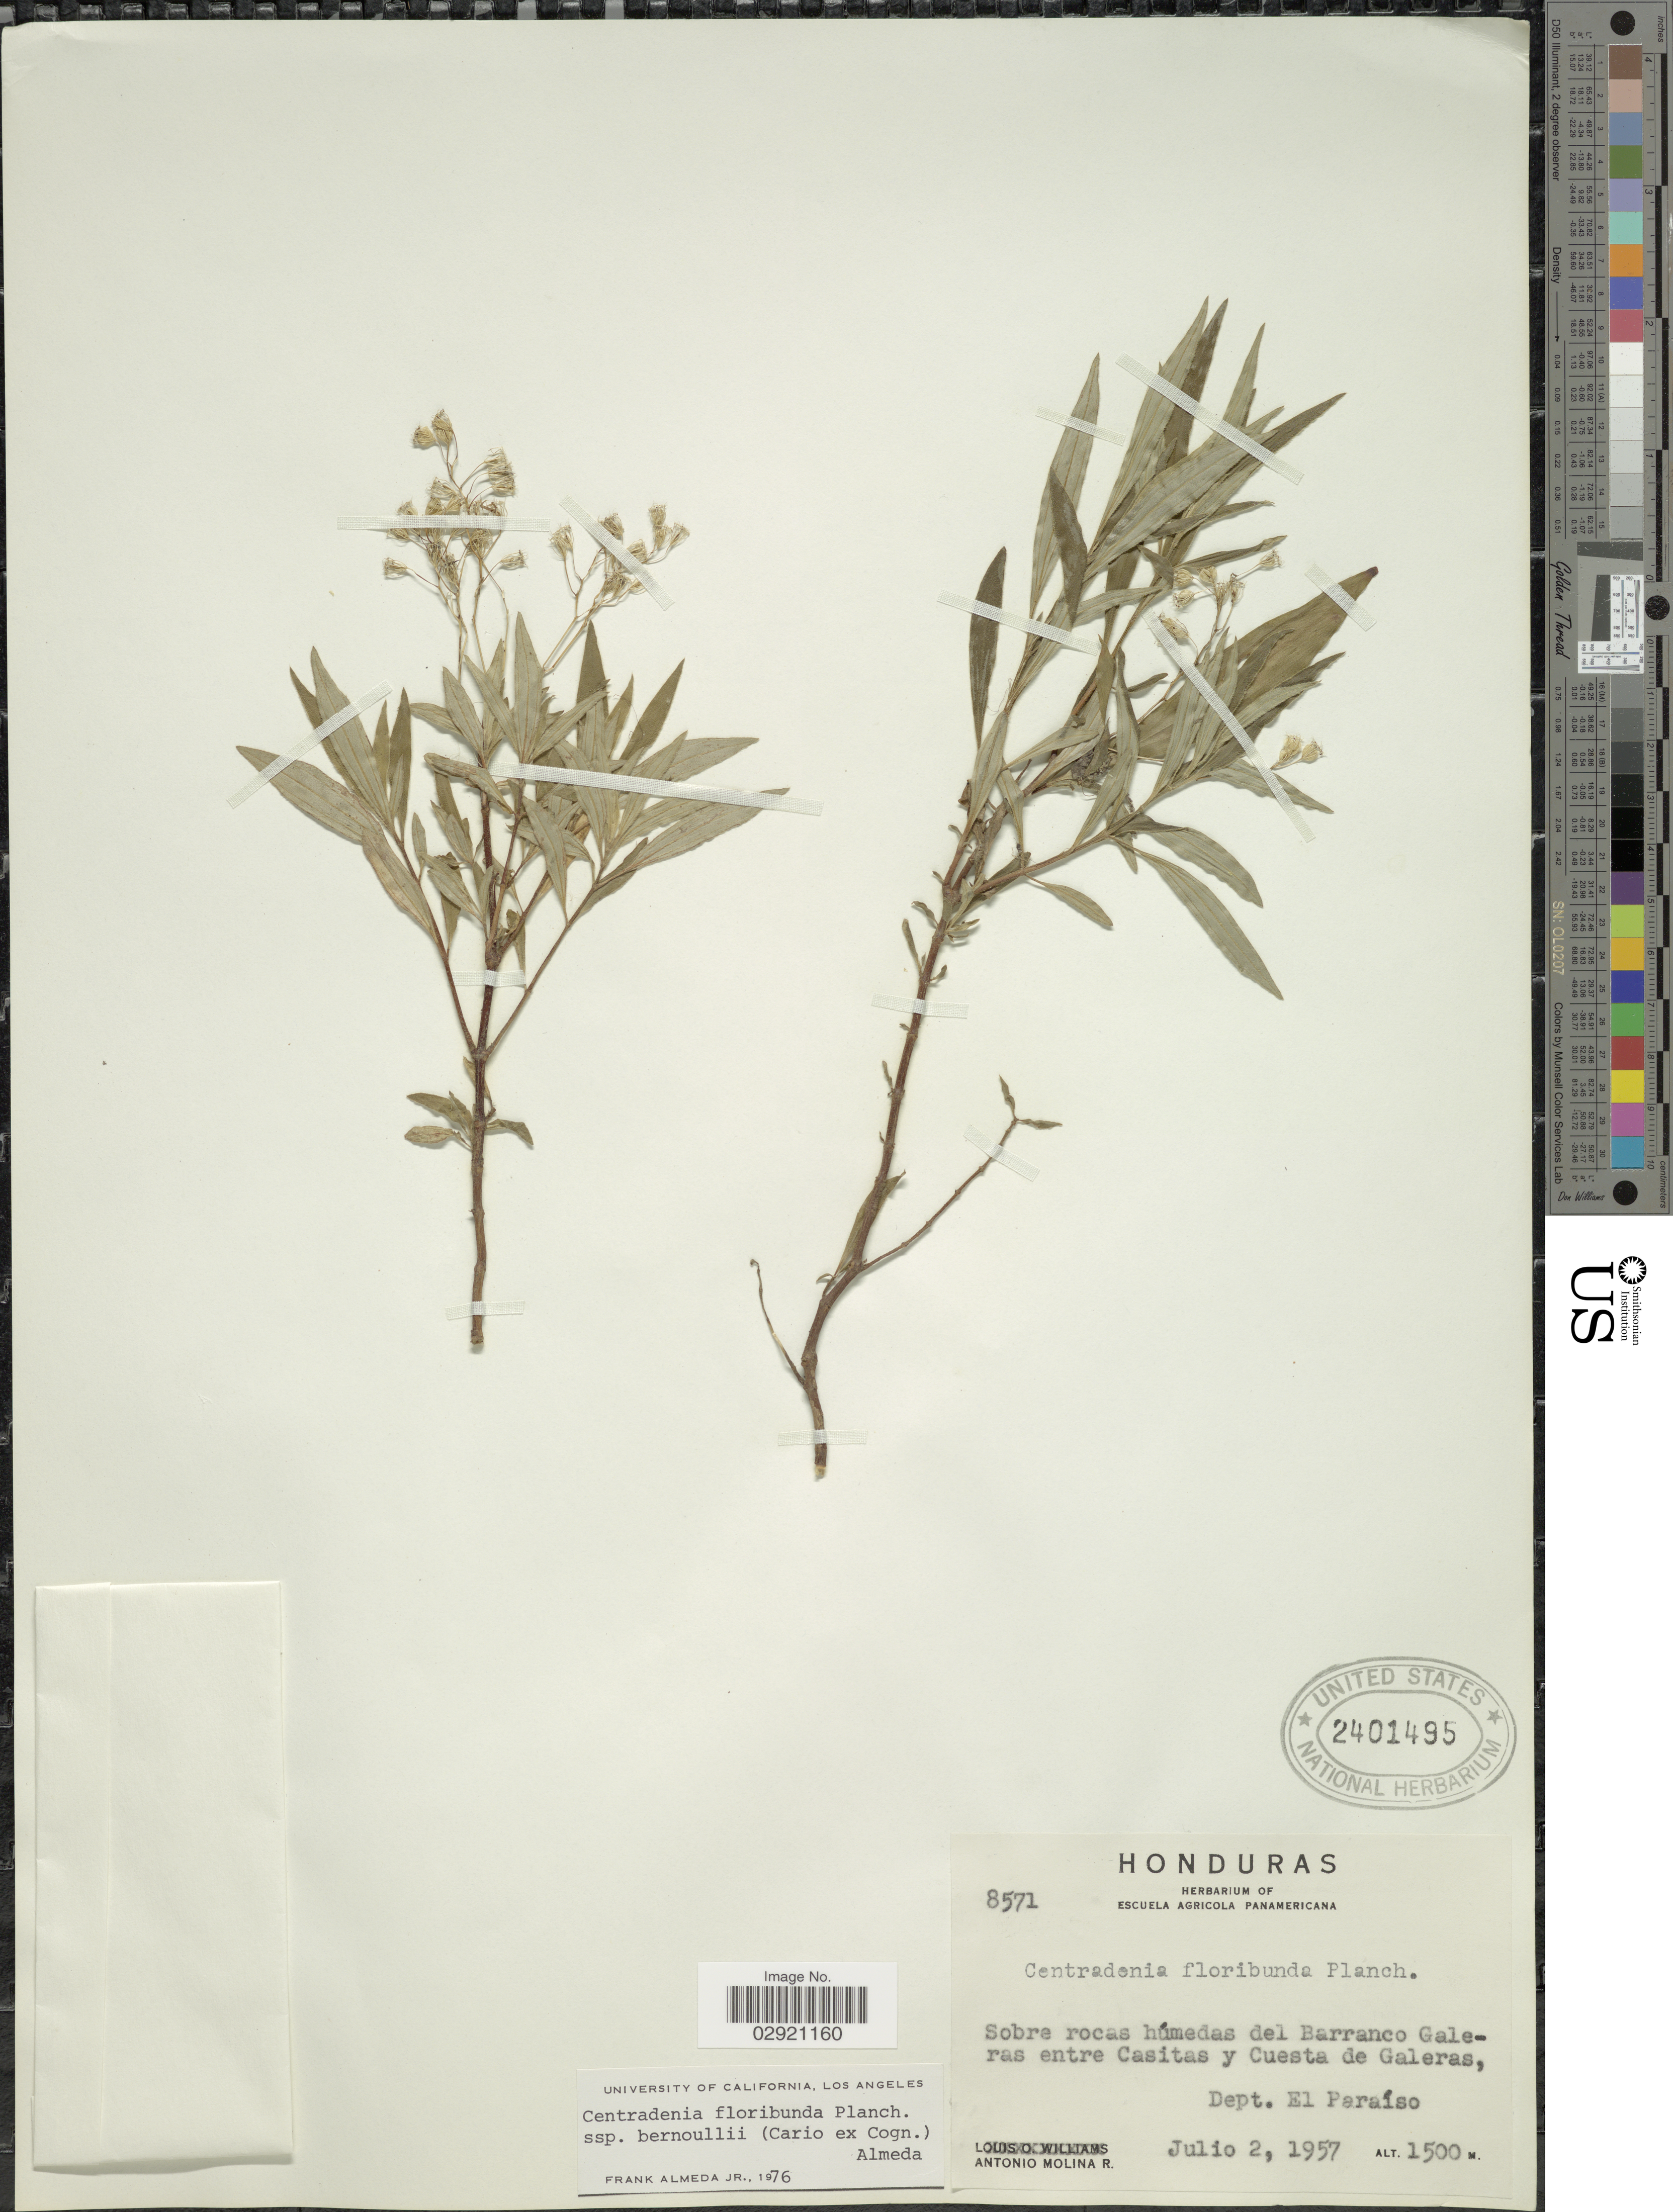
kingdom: Plantae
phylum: Tracheophyta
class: Magnoliopsida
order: Myrtales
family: Melastomataceae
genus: Centradenia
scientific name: Centradenia floribunda subsp. bernoulli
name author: (Cario ex Cogn.) Almeda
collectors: A. Molina R.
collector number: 8571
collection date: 1957-07-02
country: Honduras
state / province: El Paraíso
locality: Sobre rocas húmedas del Barranco Galeras entre Casitas y Cuesta de Galeras, Dept. El Paraíso.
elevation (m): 1500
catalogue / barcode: US 2401495